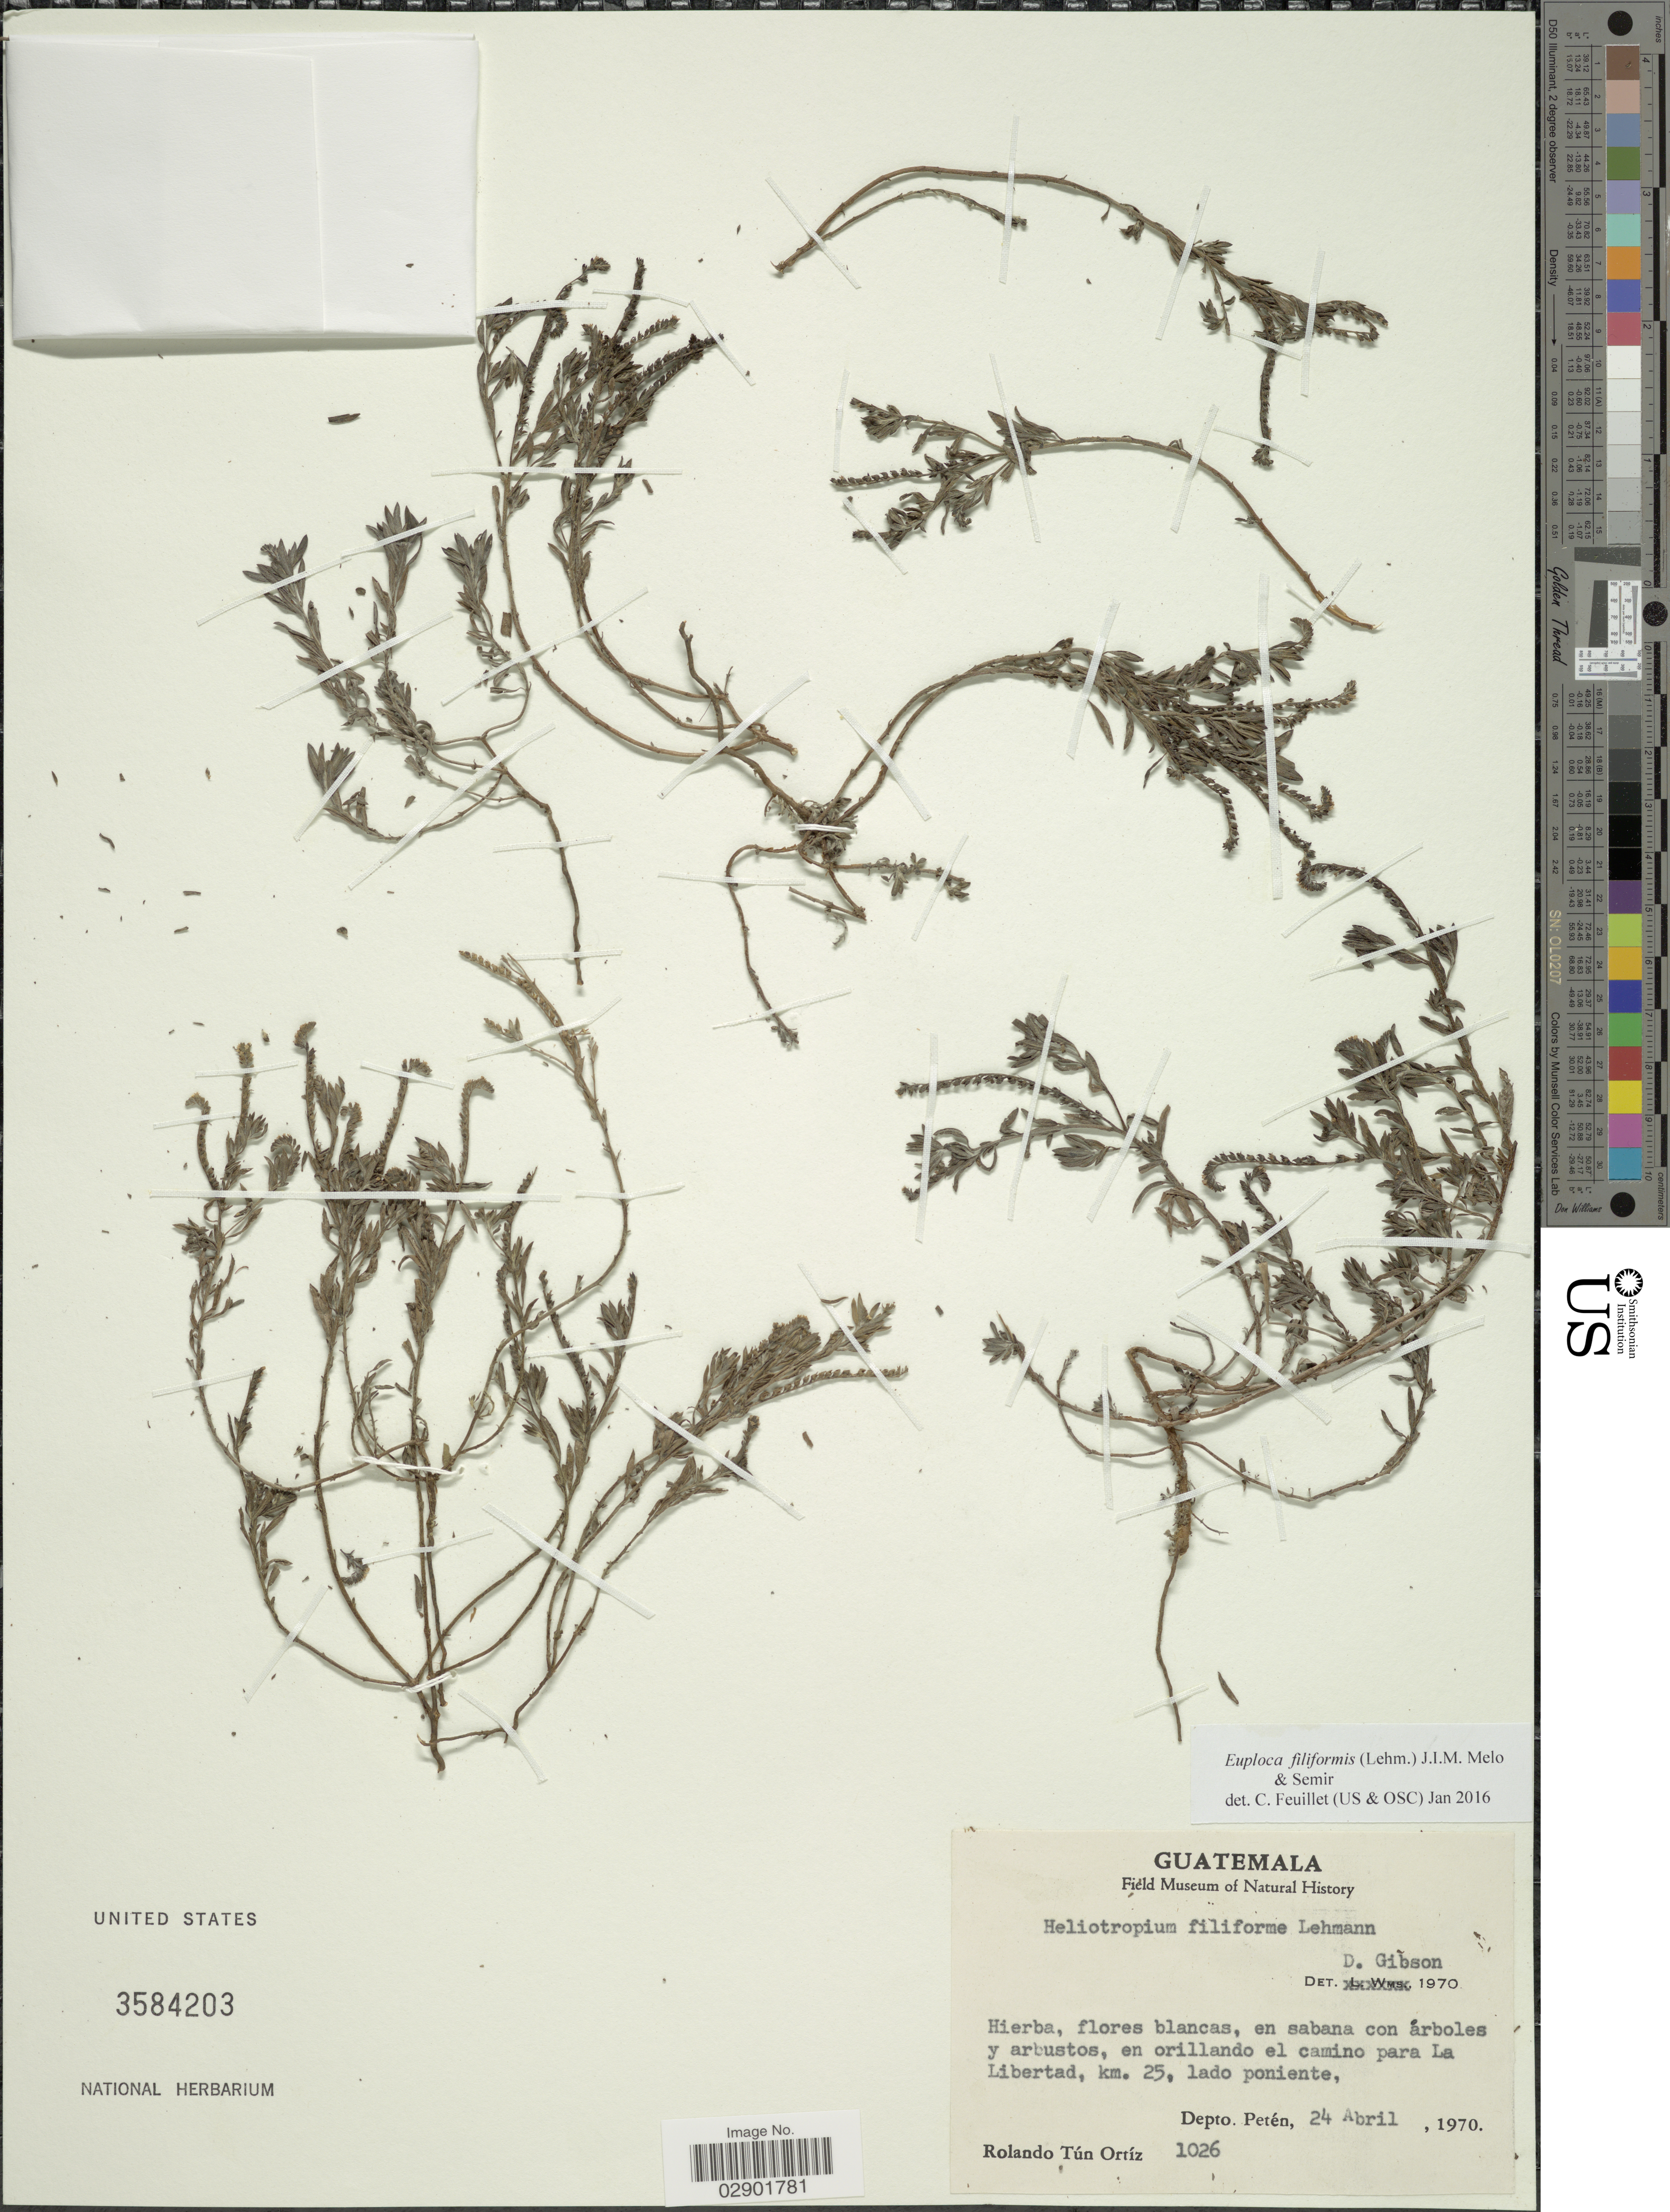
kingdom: Plantae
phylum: Tracheophyta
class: Magnoliopsida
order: Boraginales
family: Heliotropiaceae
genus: Euploca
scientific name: Euploca filiformis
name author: (Lehm.) J.I.M. Melo & Semir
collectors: R. Ortiz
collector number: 1026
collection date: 1970-04-24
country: Guatemala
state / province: El Petén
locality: En orillando el camino para La Libertad, km. 25, lado poniente, Depto. Petén.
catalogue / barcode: US 3584203